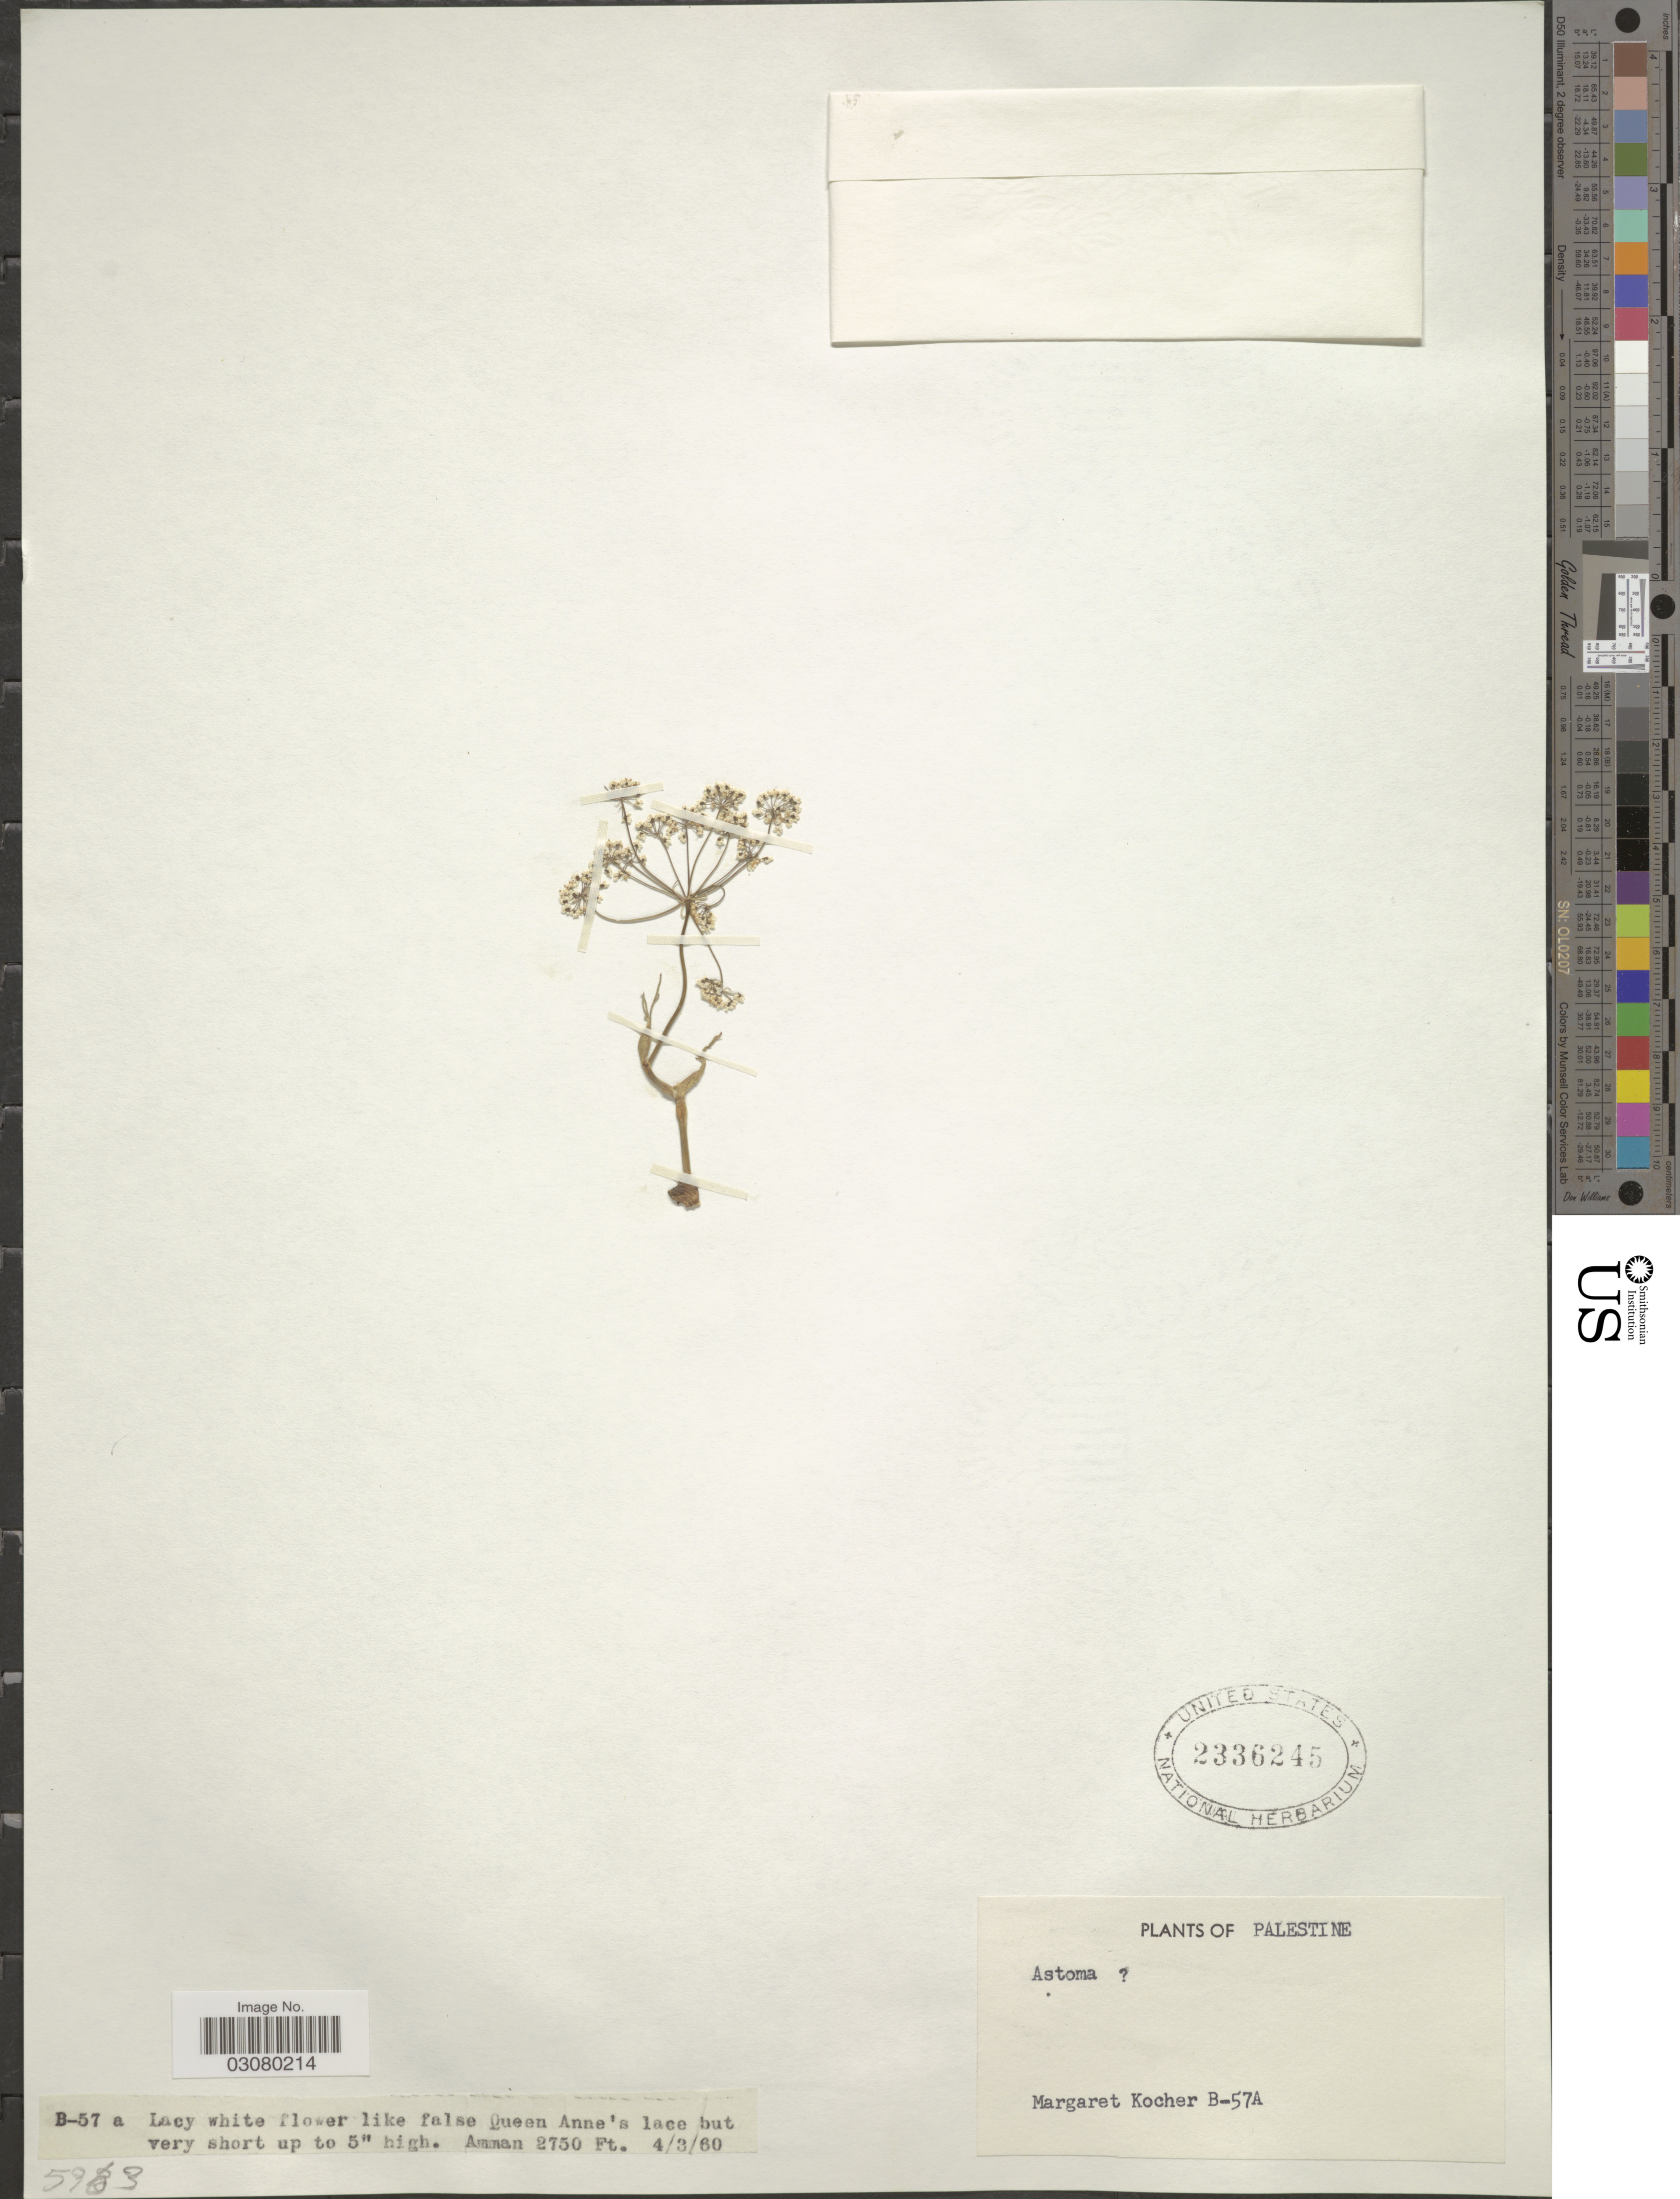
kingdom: Plantae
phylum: Tracheophyta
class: Magnoliopsida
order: Apiales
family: Apiaceae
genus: Astoma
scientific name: Astoma sp.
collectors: M. Kocher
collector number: B-57A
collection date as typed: Transcribed d/m/y: 4/3/60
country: Jordan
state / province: Amman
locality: Palestine. Amman.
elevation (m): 838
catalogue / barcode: US 2336245